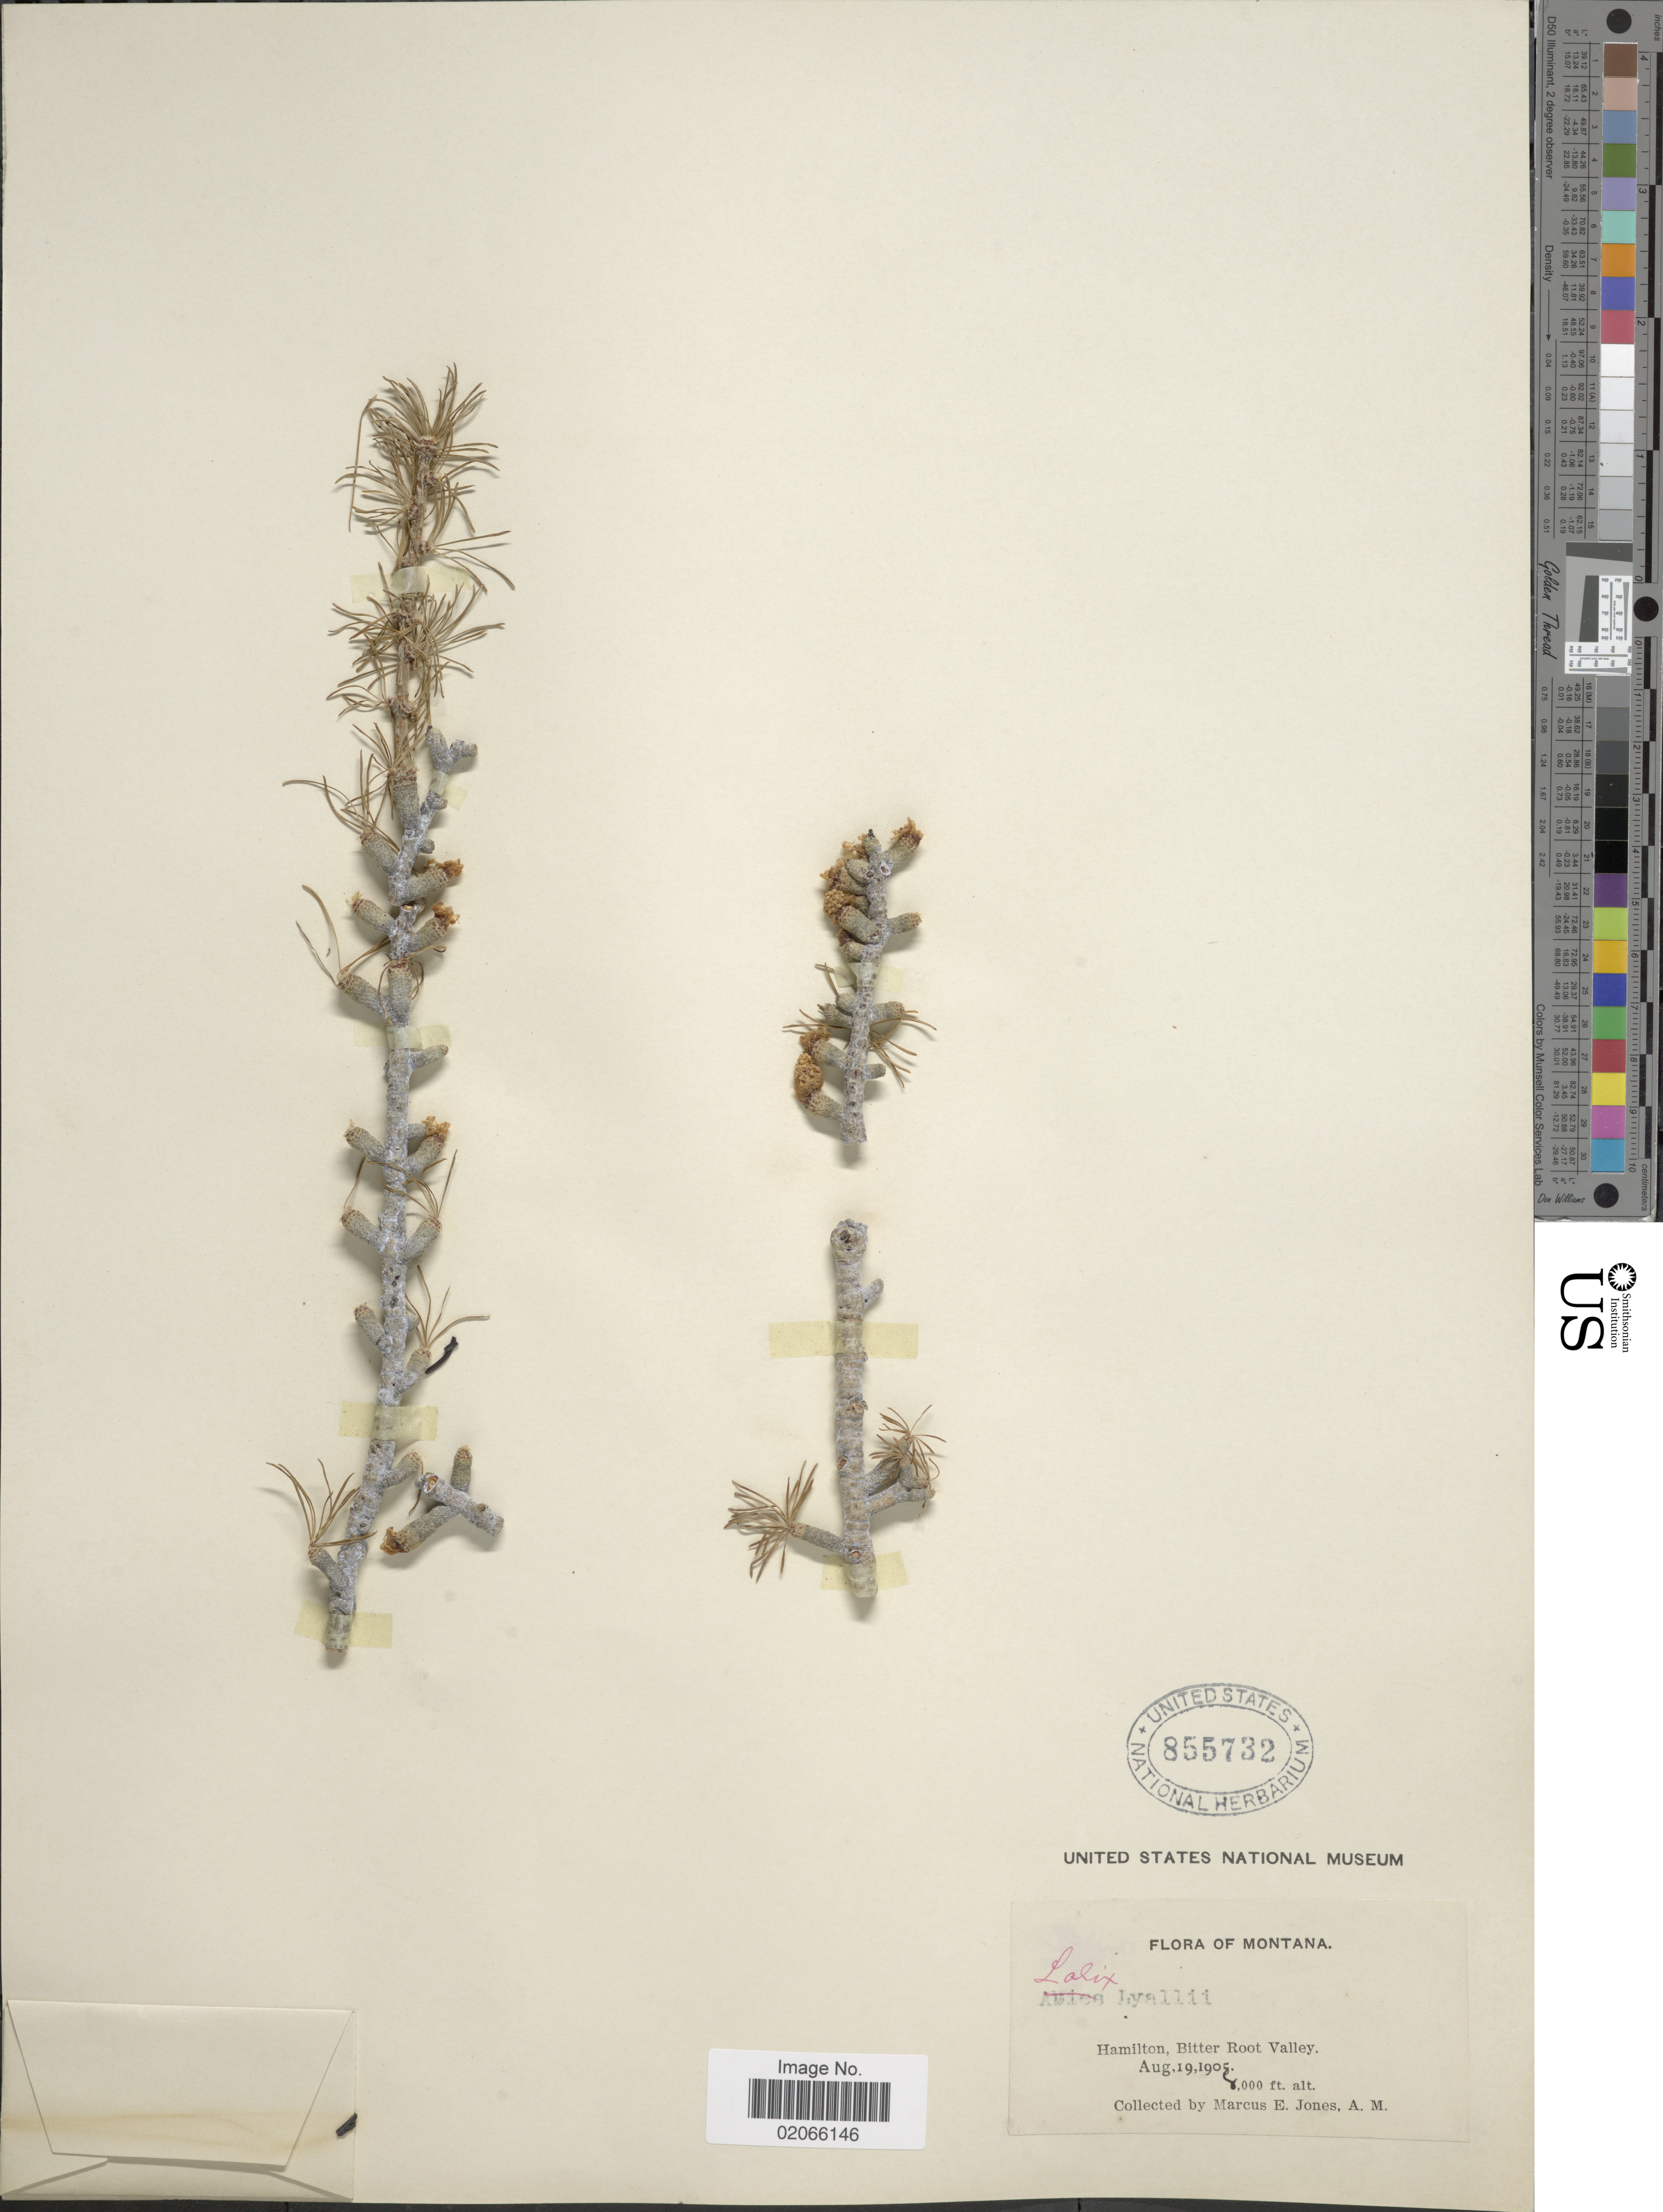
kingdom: Plantae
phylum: Tracheophyta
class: Pinopsida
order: Pinales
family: Pinaceae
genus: Larix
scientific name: Larix lyallii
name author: Parl.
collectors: M. E. Jones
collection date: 1905-05-19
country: United States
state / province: Montana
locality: Montana, Bitter Root Valley.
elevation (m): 2438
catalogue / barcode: US 855732